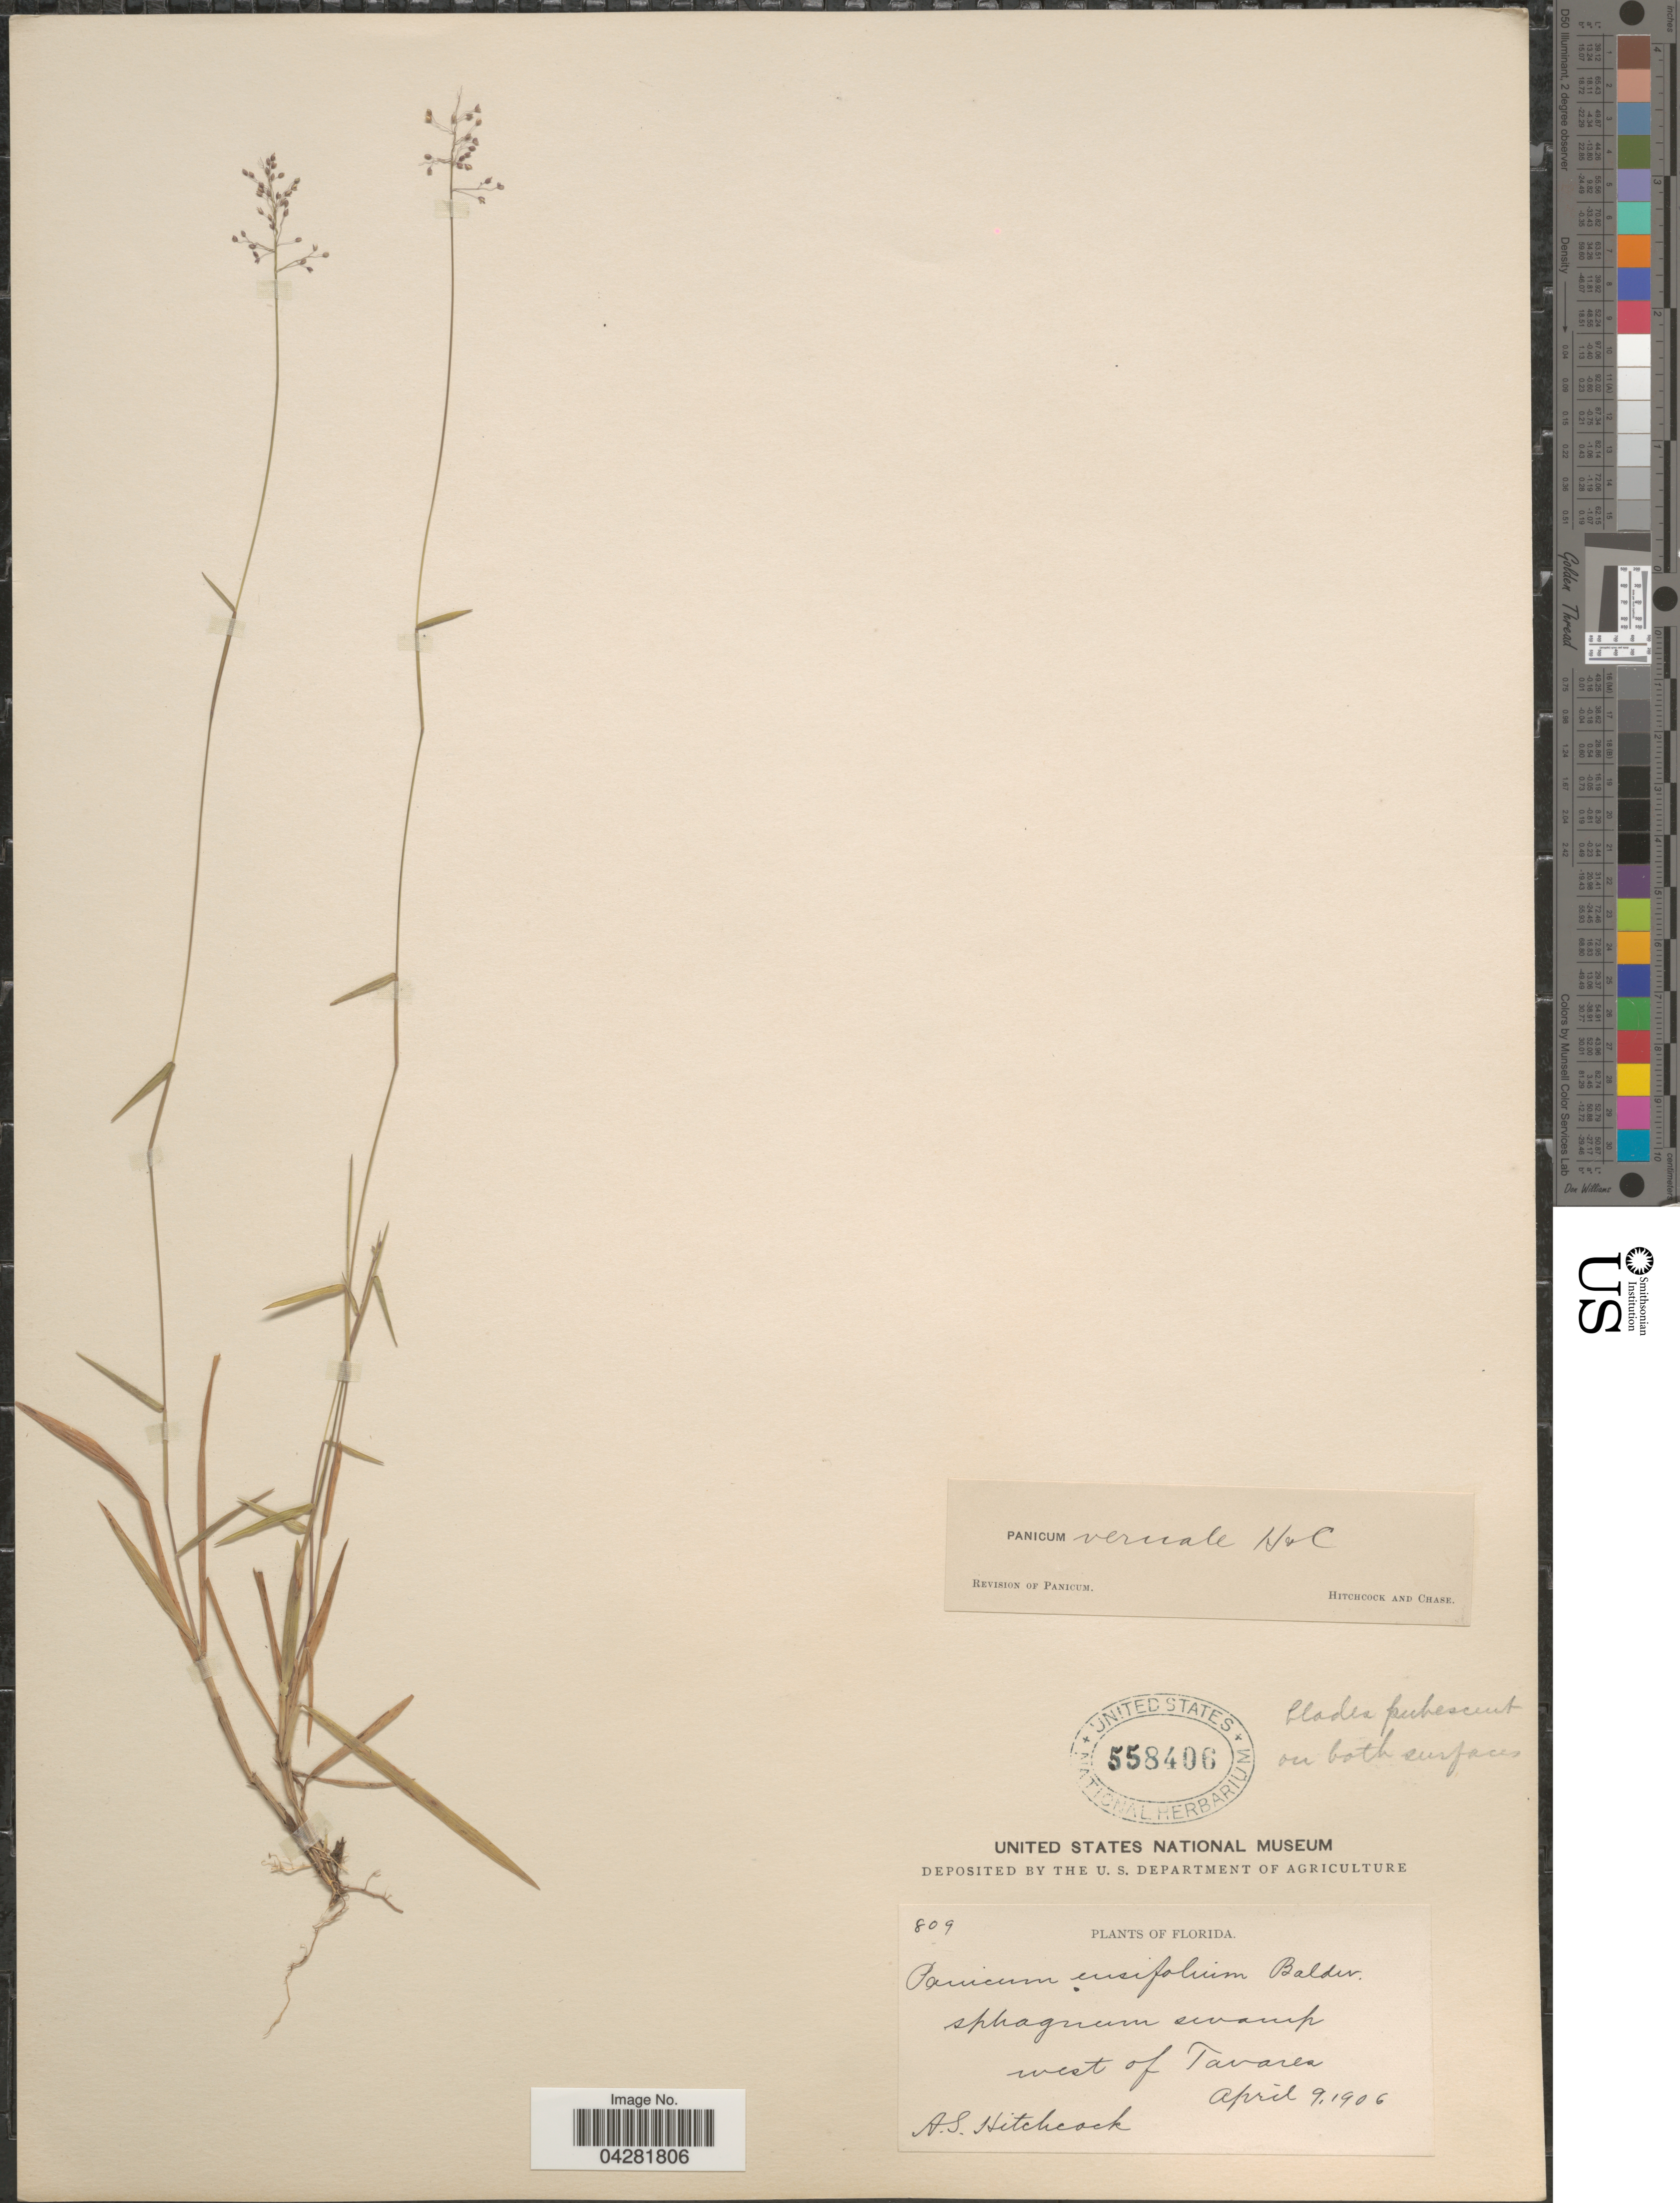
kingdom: Plantae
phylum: Tracheophyta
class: Liliopsida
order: Poales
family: Poaceae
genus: Dichanthelium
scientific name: Dichanthelium ensifolium var. ensifolium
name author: (Baldwin ex Elliot) Gould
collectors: A. S. Hitchcock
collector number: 809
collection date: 1906-04-09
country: United States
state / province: Florida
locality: West of Tavares.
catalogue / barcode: US 558406